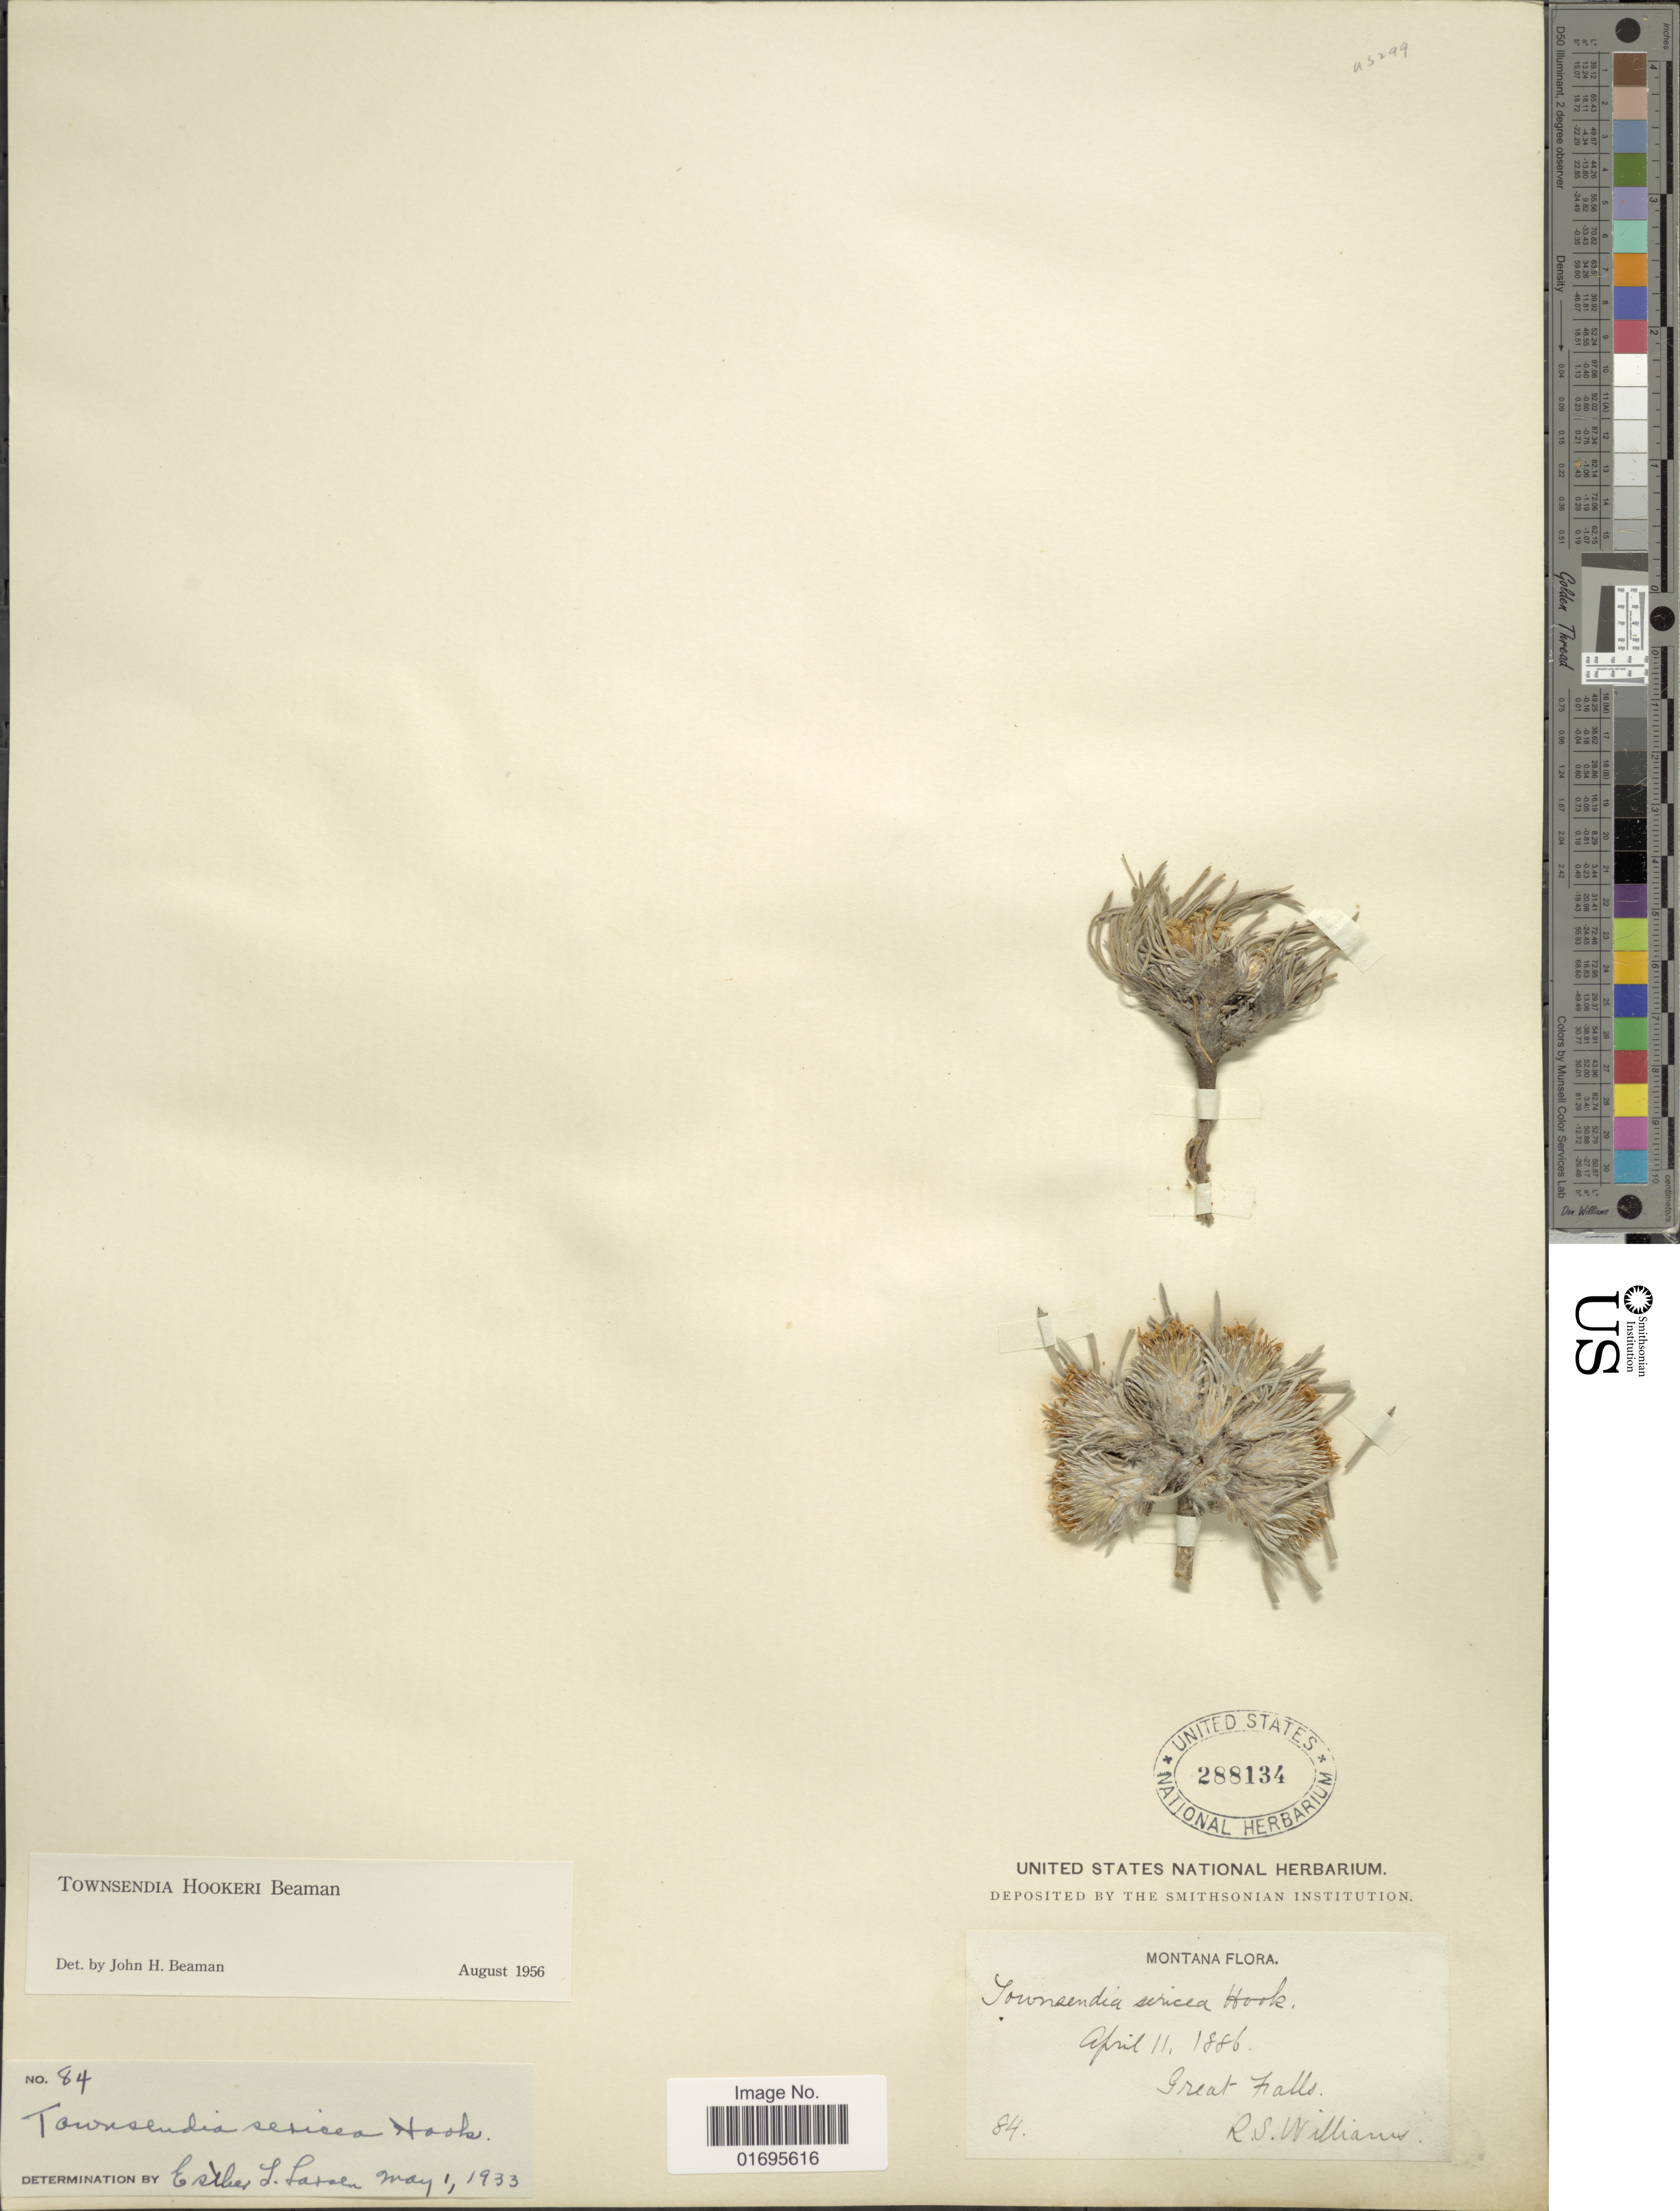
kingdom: Plantae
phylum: Tracheophyta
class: Magnoliopsida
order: Asterales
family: Asteraceae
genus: Townsendia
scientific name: Townsendia hookeri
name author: Beaman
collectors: R. S. Williams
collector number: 84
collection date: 1886-04-11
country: United States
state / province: Montana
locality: Great Falls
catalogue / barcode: US 288134